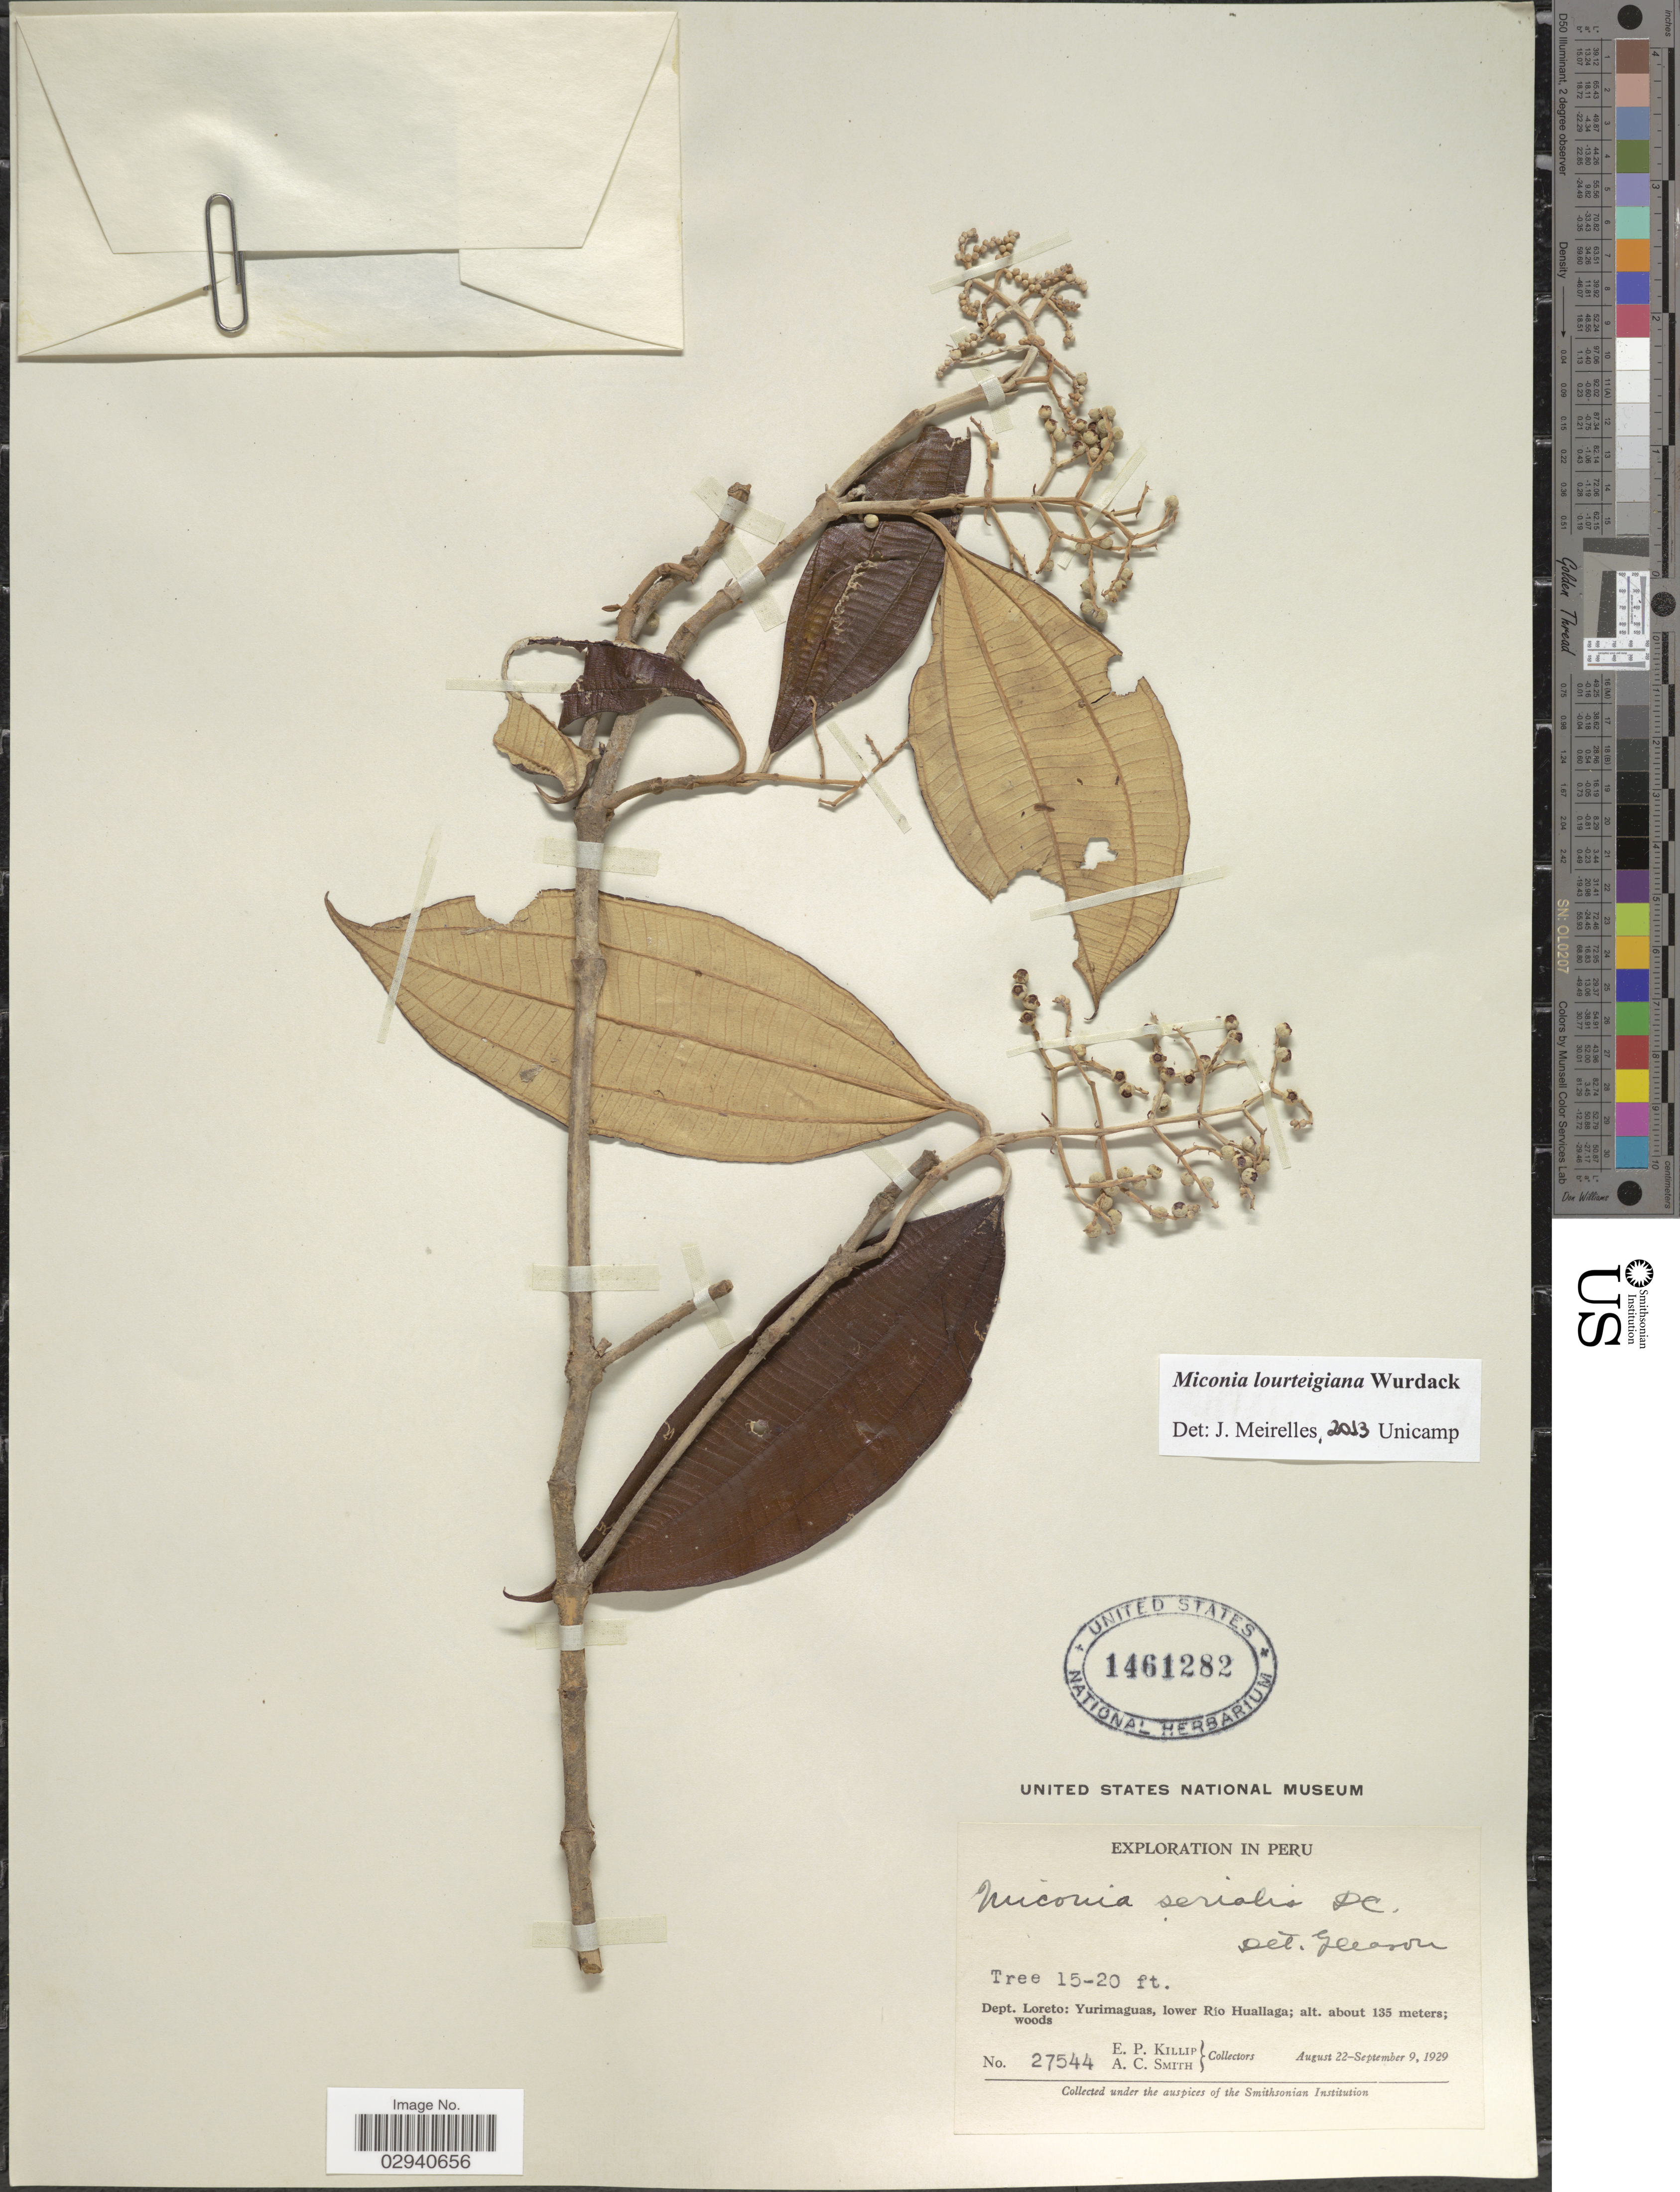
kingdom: Plantae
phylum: Tracheophyta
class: Magnoliopsida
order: Myrtales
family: Melastomataceae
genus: Miconia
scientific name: Miconia lourteigiana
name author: Wurdack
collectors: E. P. Killip & A. C. Smith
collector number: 27544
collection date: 1929-08-22/1929-09-09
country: Peru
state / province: Loreto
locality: Dept. Loreto: Yurimaguas, lower Río Huallaga.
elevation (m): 135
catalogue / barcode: US 1461282